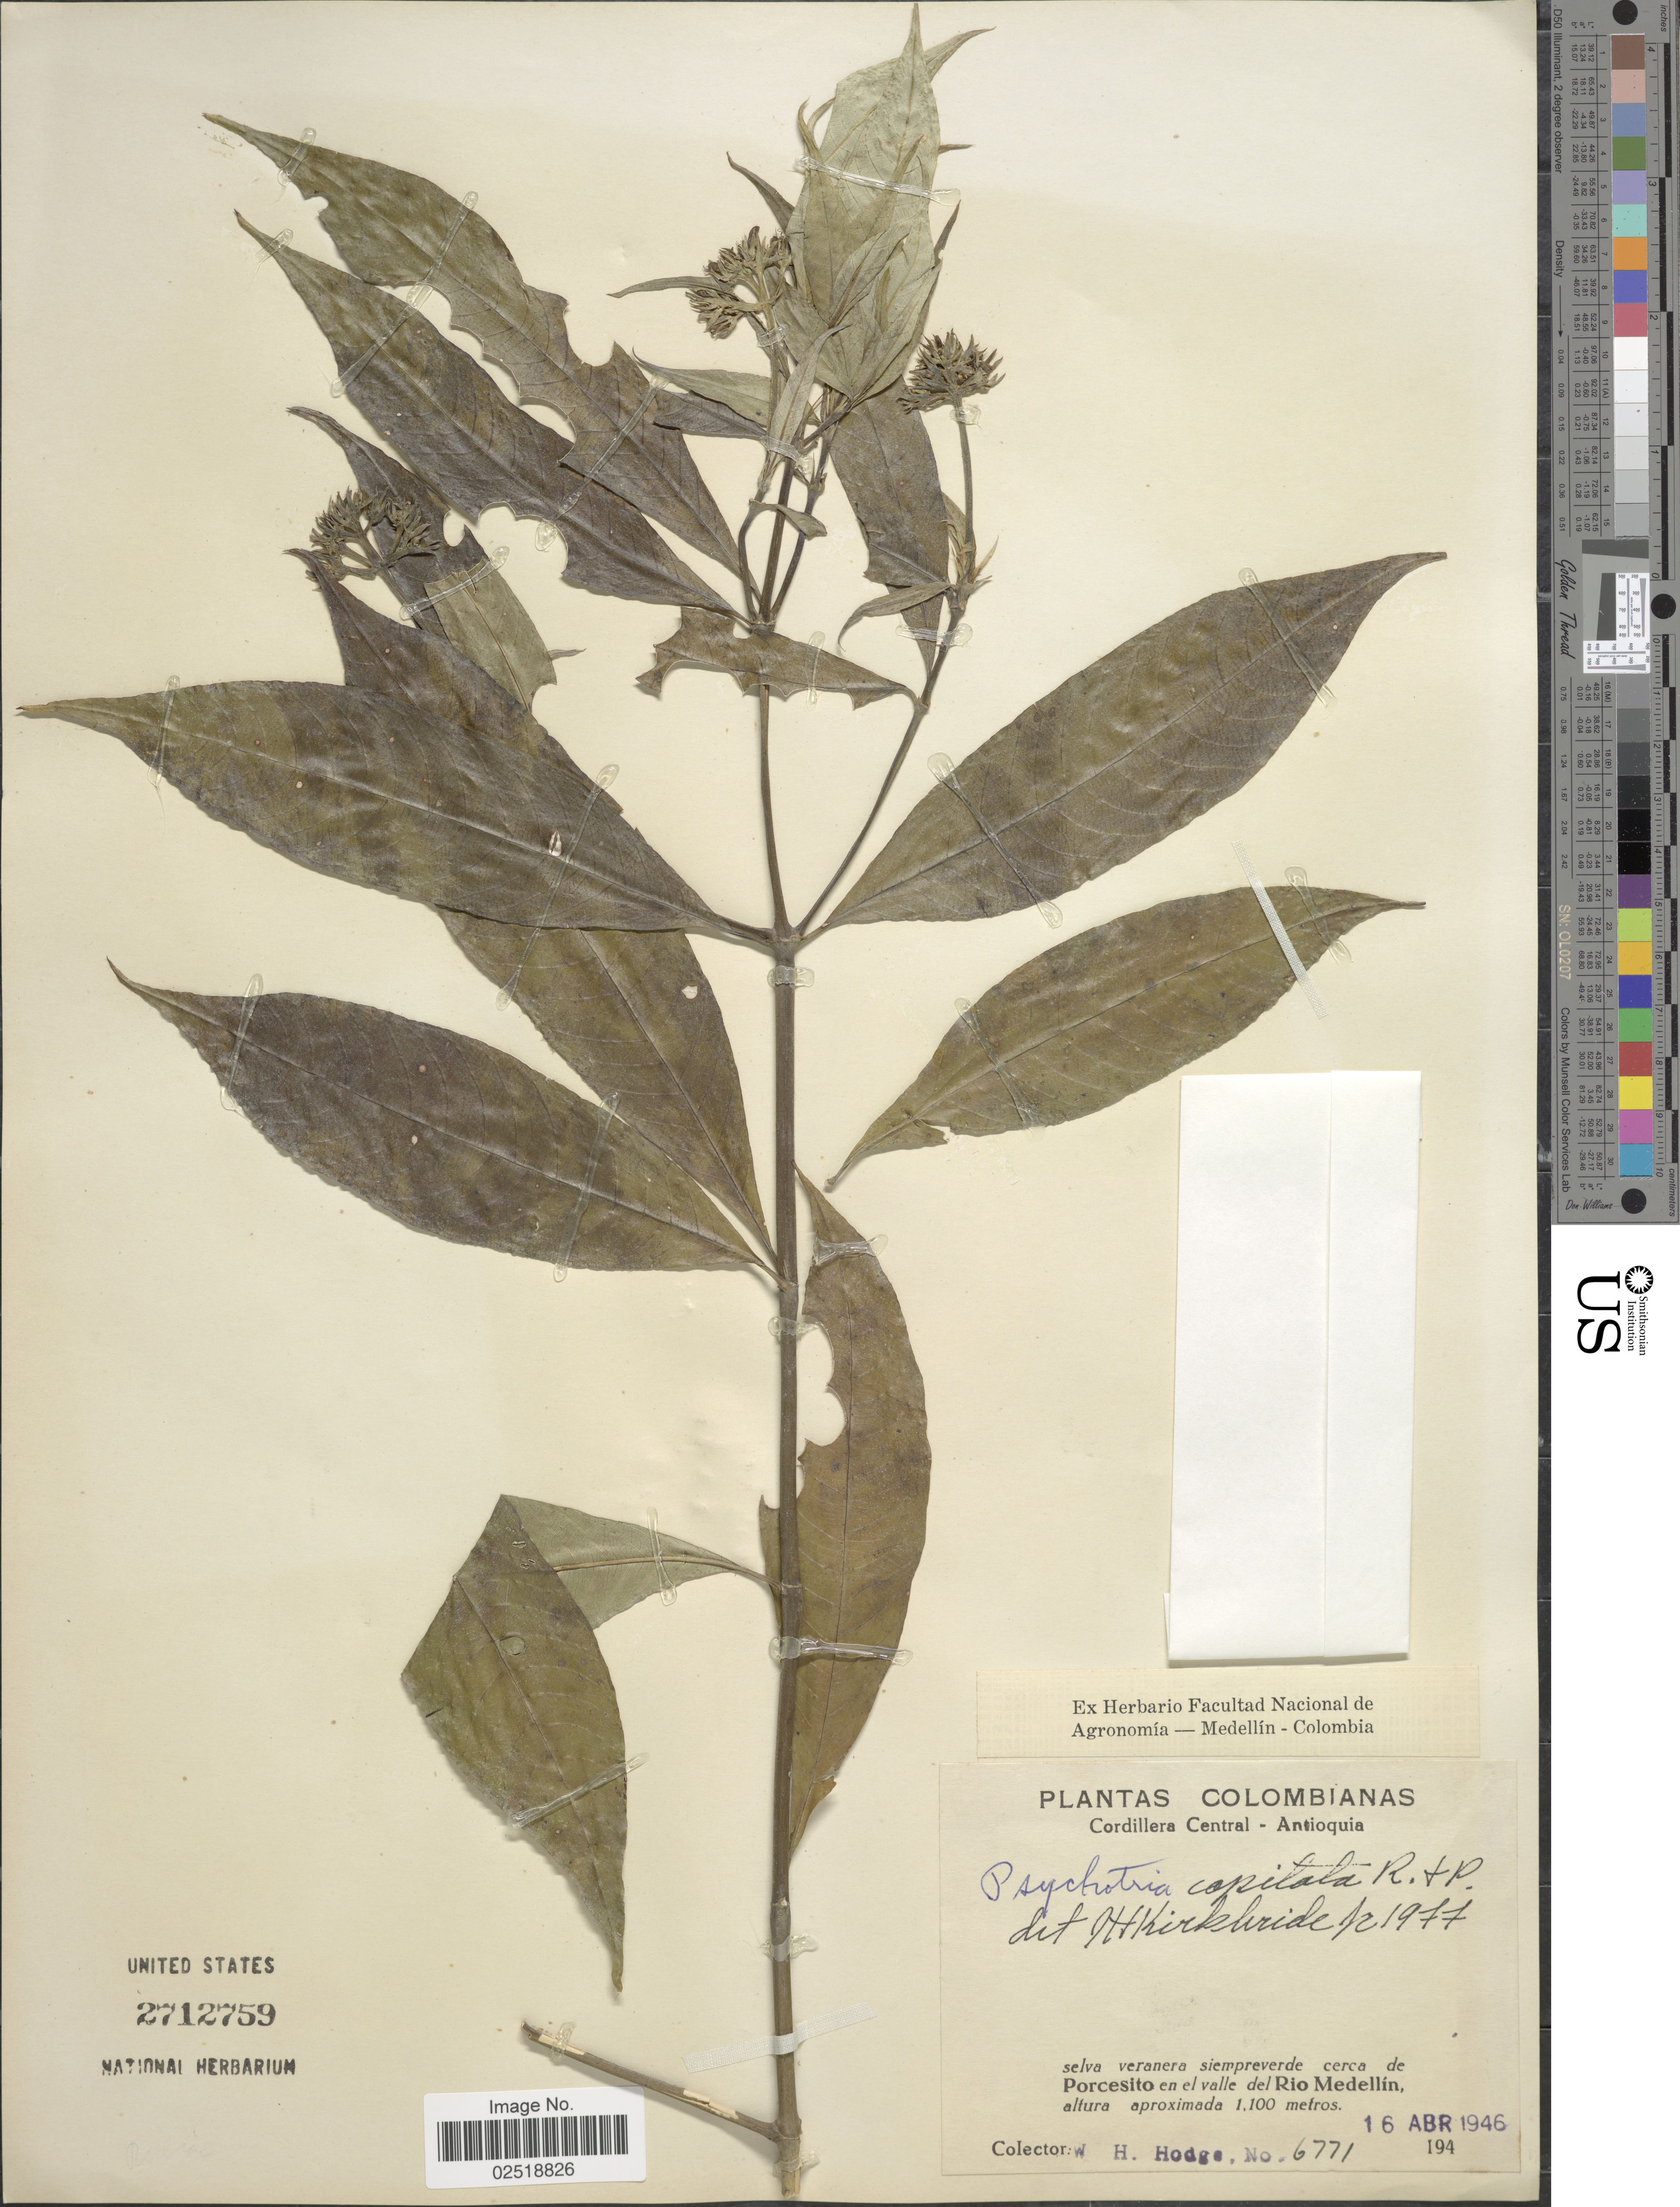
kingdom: Plantae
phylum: Tracheophyta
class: Magnoliopsida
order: Gentianales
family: Rubiaceae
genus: Psychotria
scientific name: Psychotria capitata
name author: Ruiz & Pav.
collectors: W. Hodge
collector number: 6771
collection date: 1946-04-16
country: Colombia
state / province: Antioquia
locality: Cordillera Central, selva veranera siempreverde cerca de Porcesito en el valle del Río Medellín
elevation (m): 1100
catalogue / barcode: US 2712759